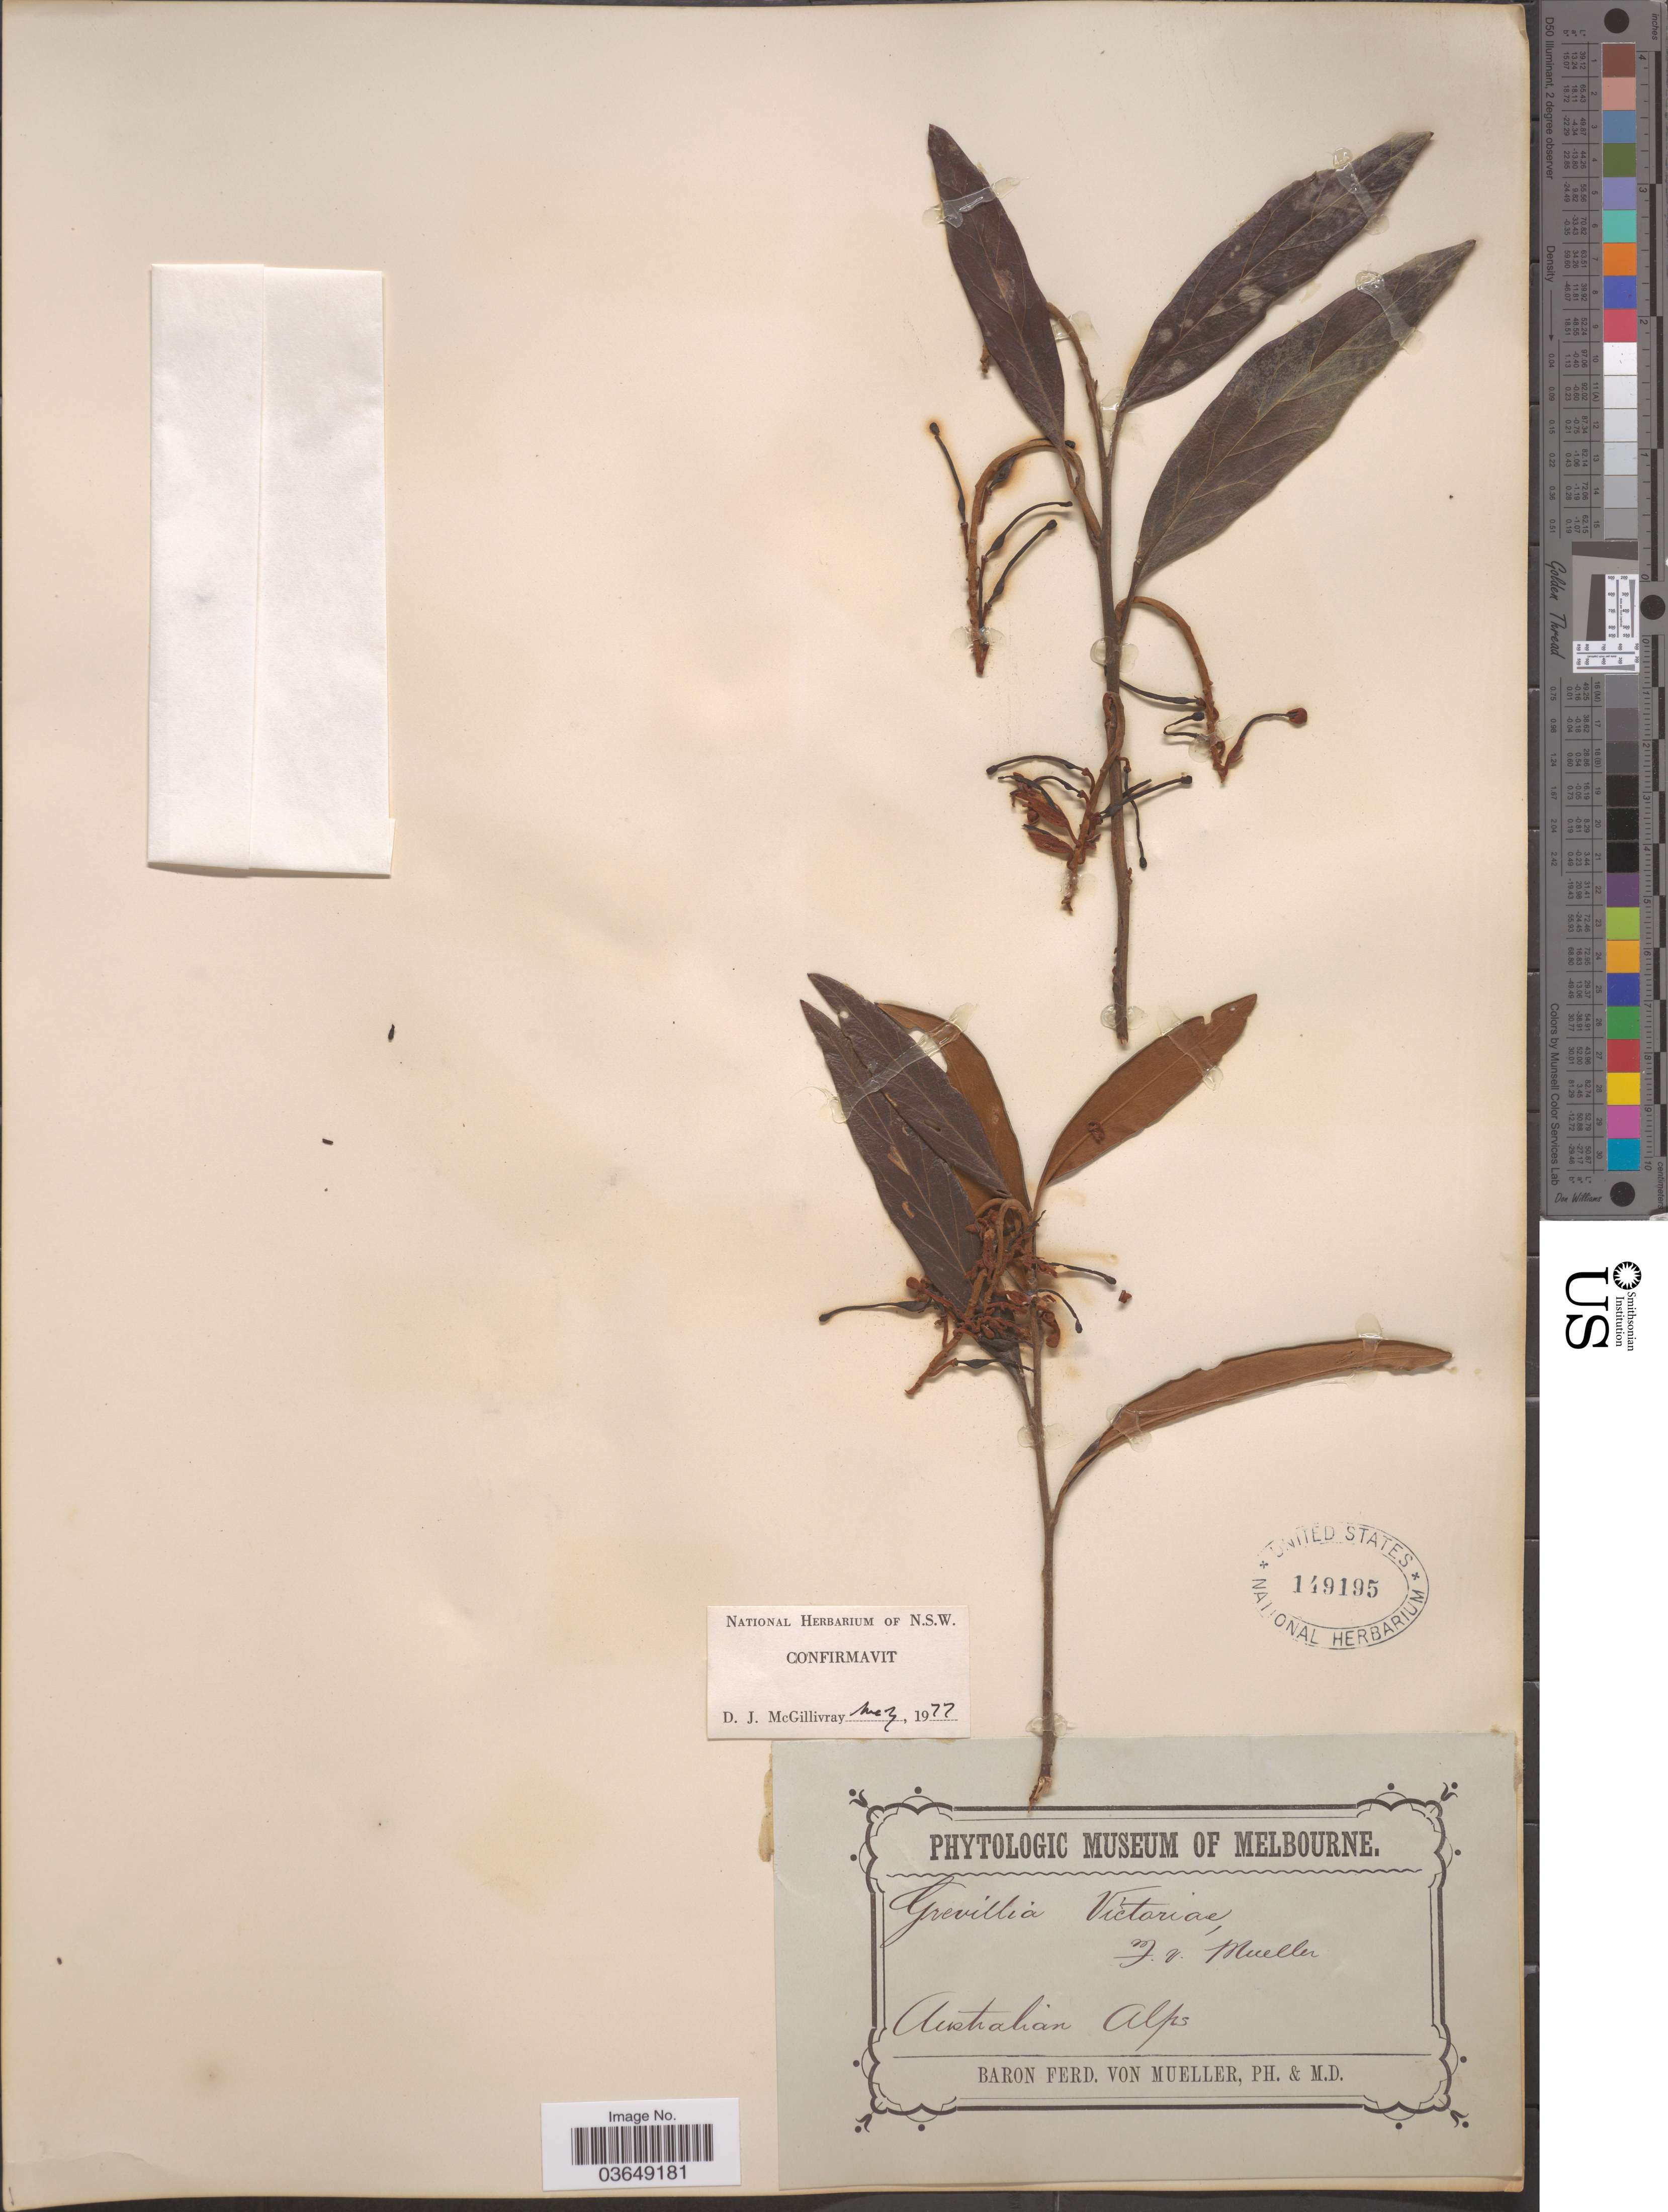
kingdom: Plantae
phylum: Tracheophyta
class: Magnoliopsida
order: Proteales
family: Proteaceae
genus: Grevillea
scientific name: Grevillea victoriae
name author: F. Muell.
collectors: F. Mueller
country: Australia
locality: Australian Alps.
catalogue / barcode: US 149195